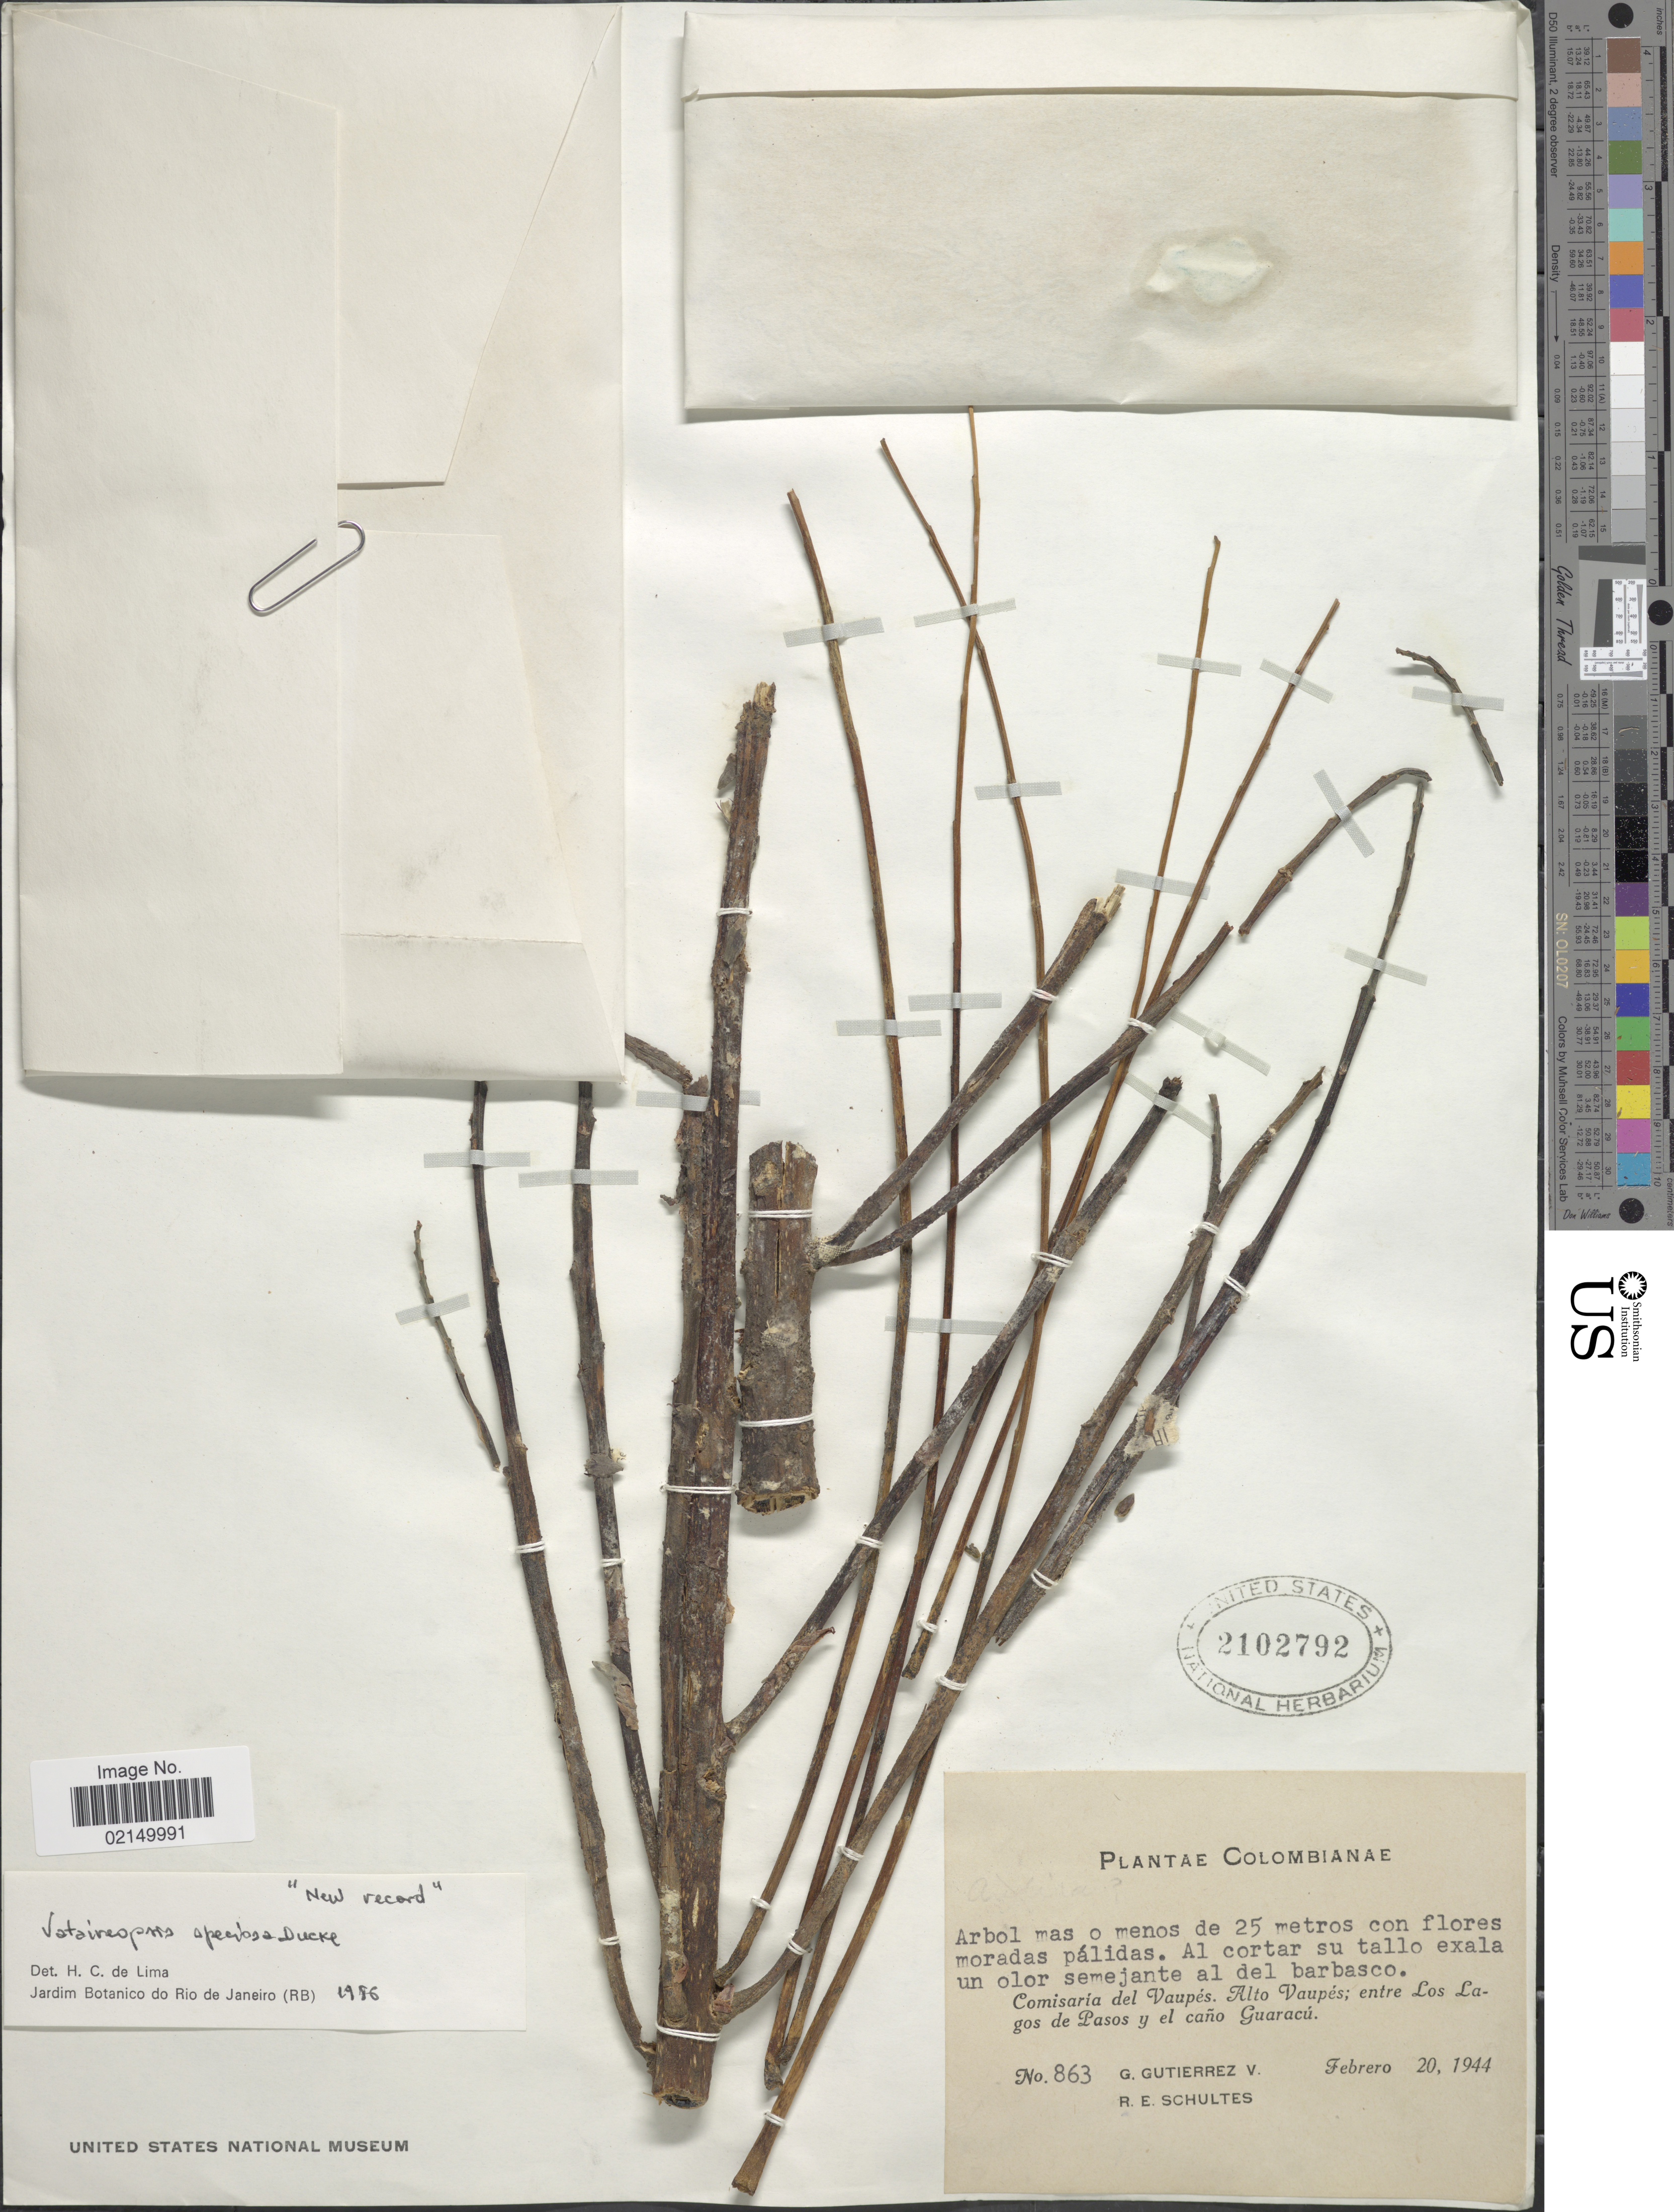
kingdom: Plantae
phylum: Tracheophyta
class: Magnoliopsida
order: Fabales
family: Fabaceae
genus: Vataireopsis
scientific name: Vataireopsis speciosa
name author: Ducke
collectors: G. Gutiérrez V. & R. E. Schultes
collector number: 863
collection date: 1944-02-20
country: Colombia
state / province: Vaupés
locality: Comisaria del Vaupés. alto Vaupés; entre Los Lagos de Pasos y el caño Guaracú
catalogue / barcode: US 2102792